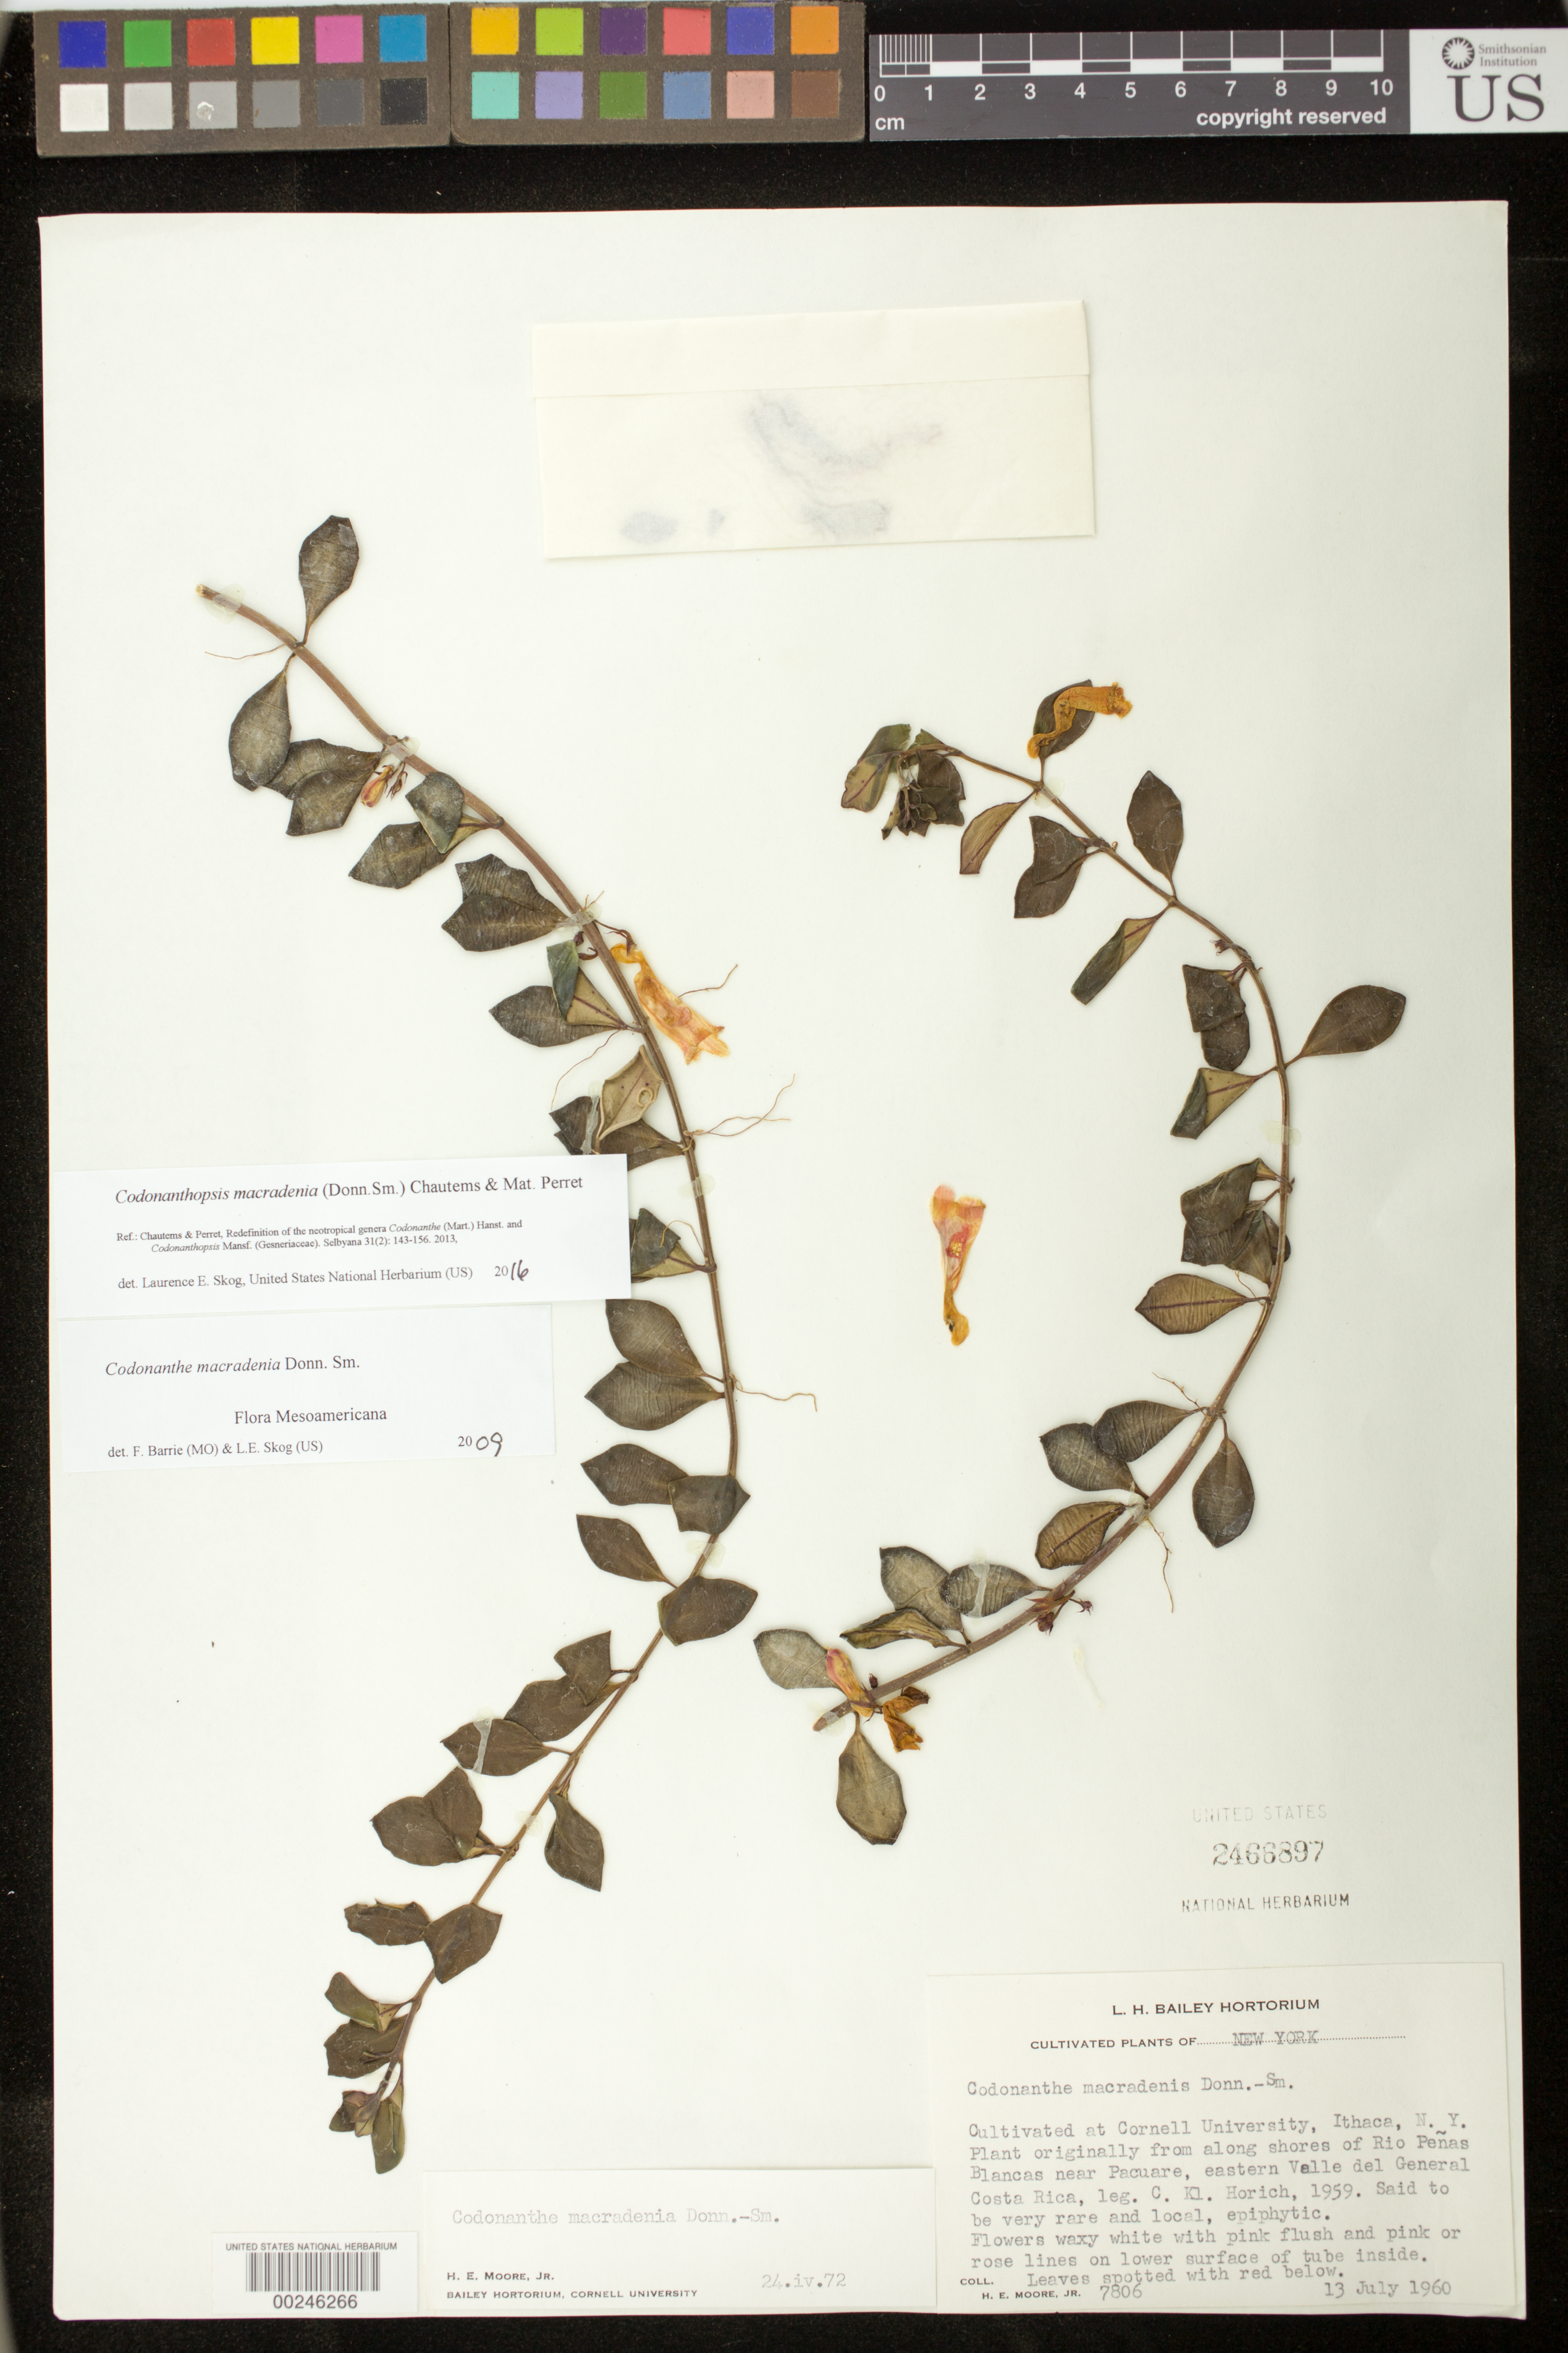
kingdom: Plantae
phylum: Tracheophyta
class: Magnoliopsida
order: Lamiales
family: Gesneriaceae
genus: Codonanthopsis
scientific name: Codonanthopsis macradenia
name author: (Donn. Sm.) Chautems & Mat.Perret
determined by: Skog, Laurence E.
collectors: H. E. Moore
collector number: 7806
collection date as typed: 13 Jul 1960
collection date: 1960-07-13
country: Costa Rica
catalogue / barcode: US 2466897